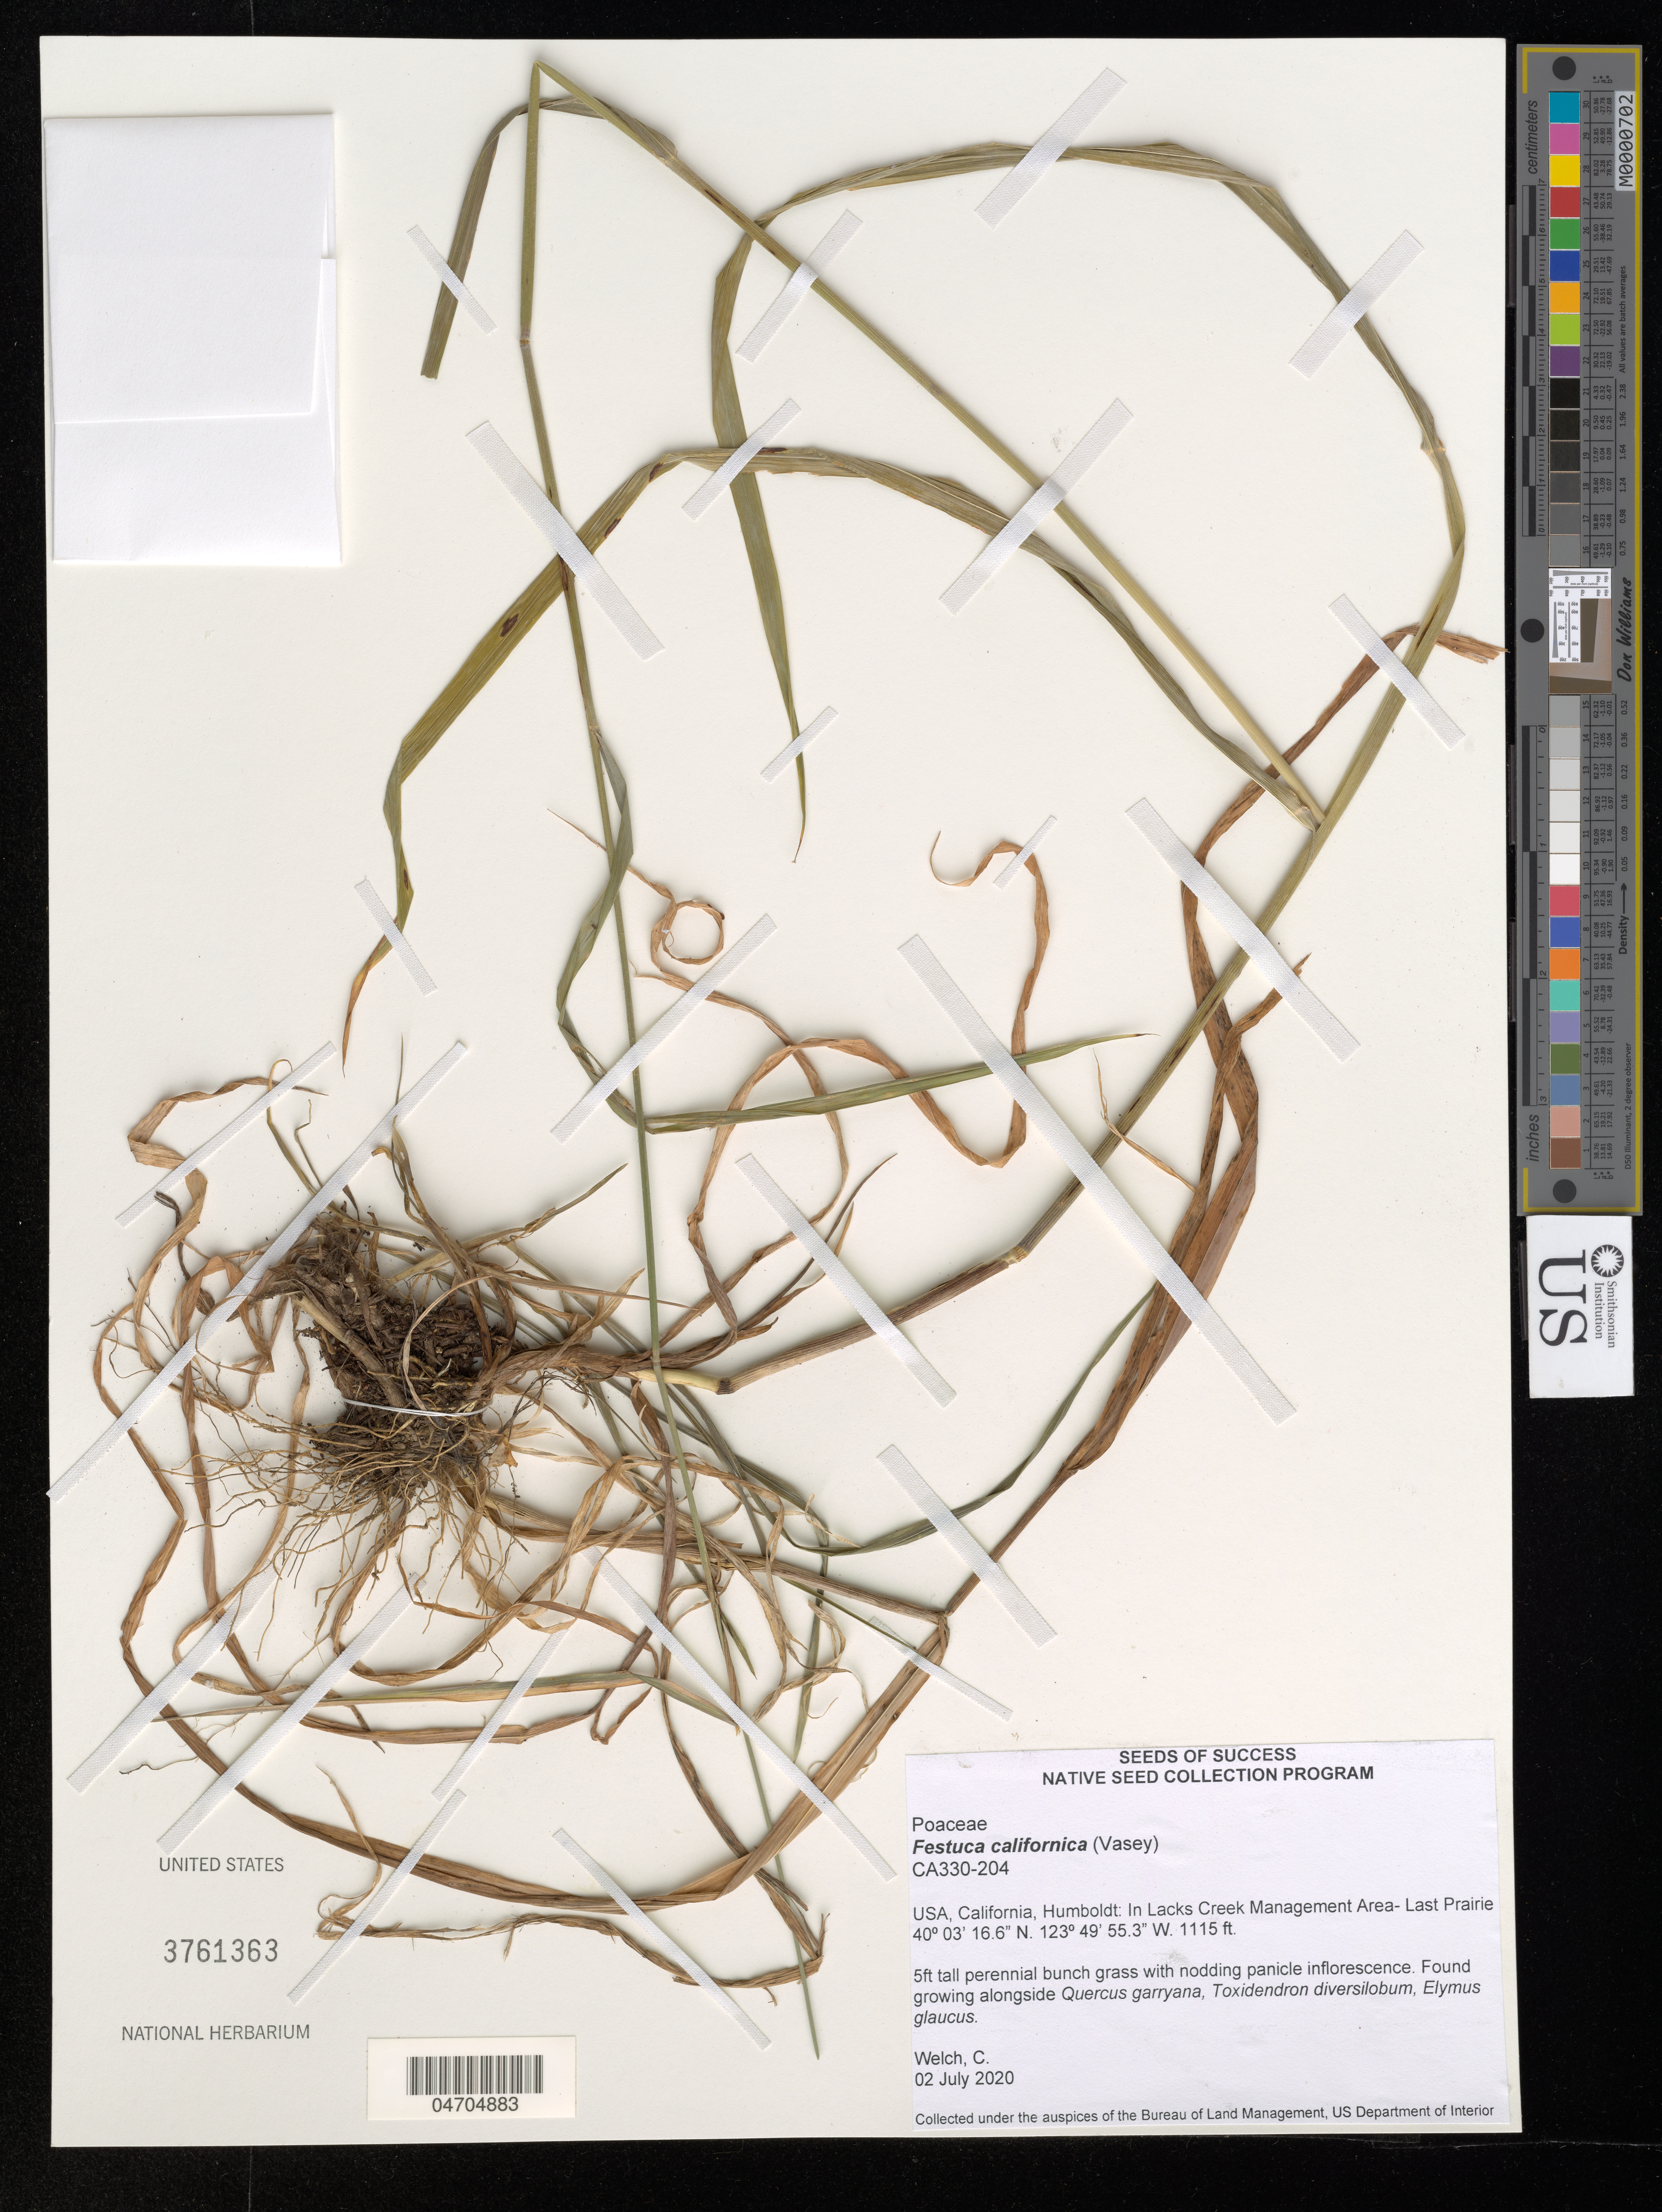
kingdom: Plantae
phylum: Tracheophyta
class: Liliopsida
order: Poales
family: Poaceae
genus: Festuca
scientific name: Festuca californica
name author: Vasey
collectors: C. Welch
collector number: CA330-204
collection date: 2020-07-02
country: United States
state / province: California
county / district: Humboldt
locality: Humboldt: In Lacks Creek Management Area- Last Prairie.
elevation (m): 340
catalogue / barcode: US 3761363